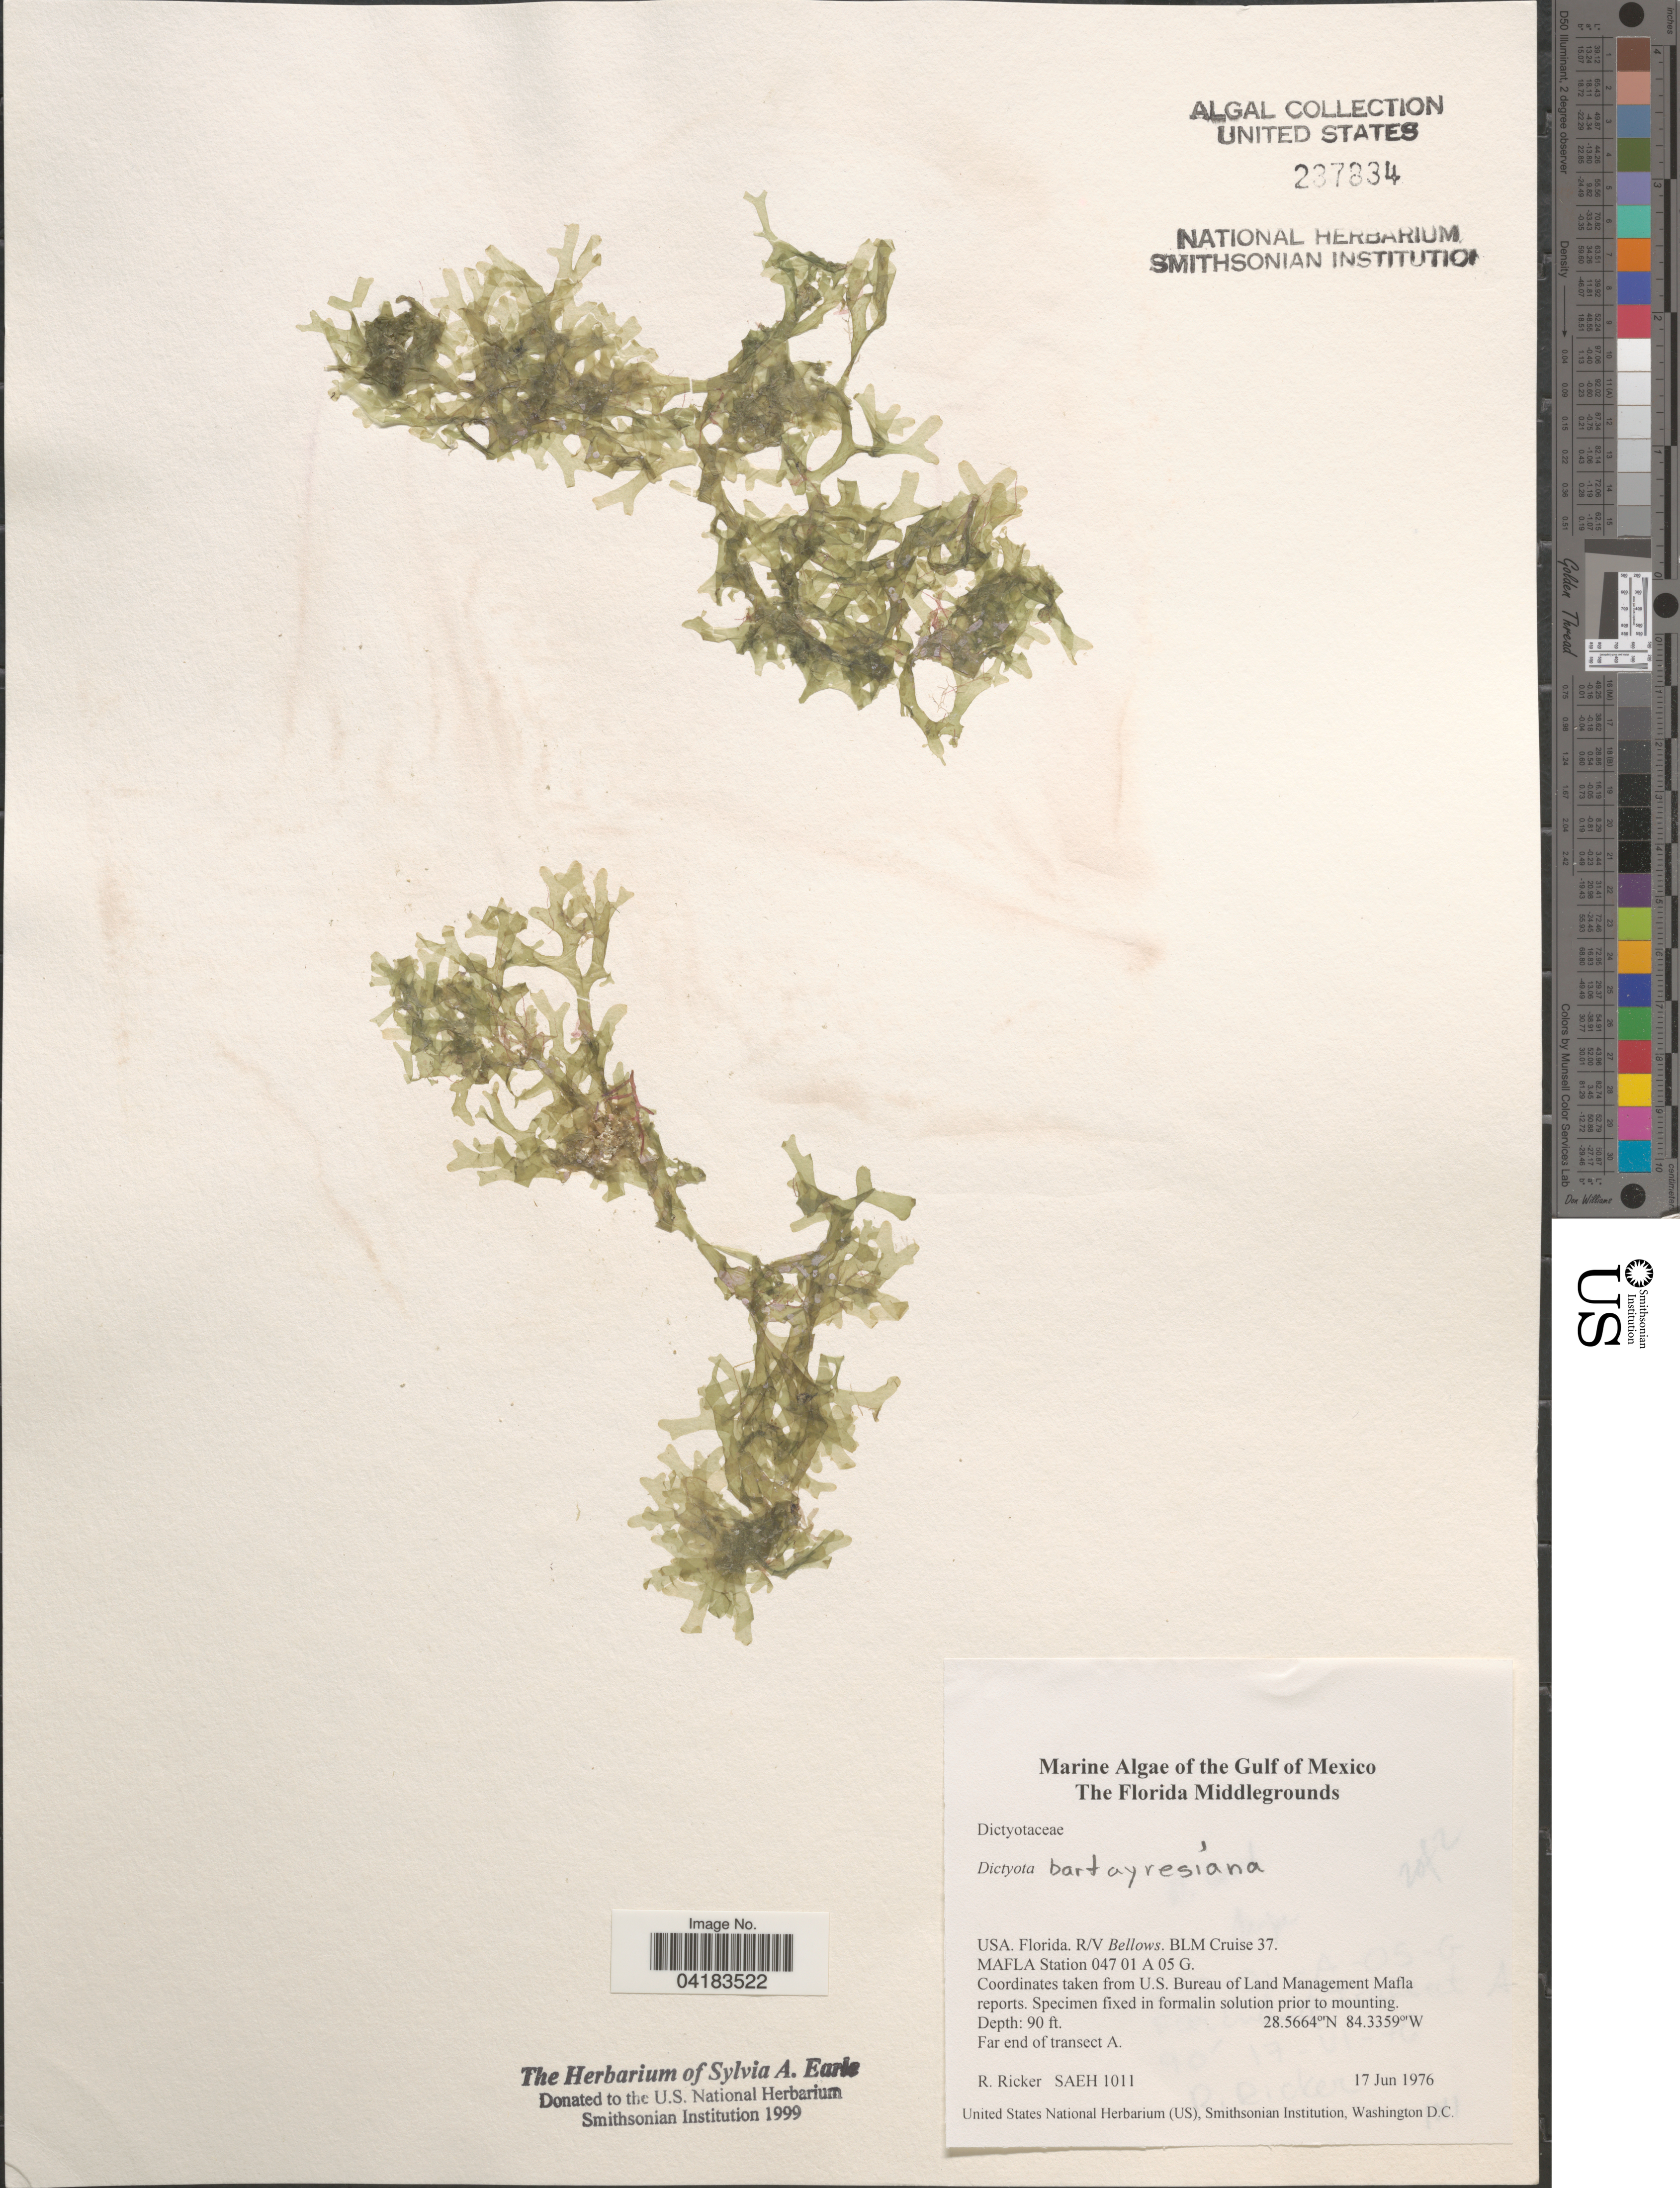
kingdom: Chromista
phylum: Ochrophyta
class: Phaeophyceae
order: Dictyotales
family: Dictyotaceae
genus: Dictyota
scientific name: Dictyota bartayresiana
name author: J.V.Lamouroux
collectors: R. Ricker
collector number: SAEH1011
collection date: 1976-06-17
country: United States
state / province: Florida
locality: The Gulf of Mexico. The Florida Middlegrounds. R/V Bellows. BLM Cruise 37. MAFLA Station 047 01 A 05 G. Coordinates taken from U.S. Bureau of Land Management Mafla reports. Far end of transect A.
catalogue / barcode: US 237834